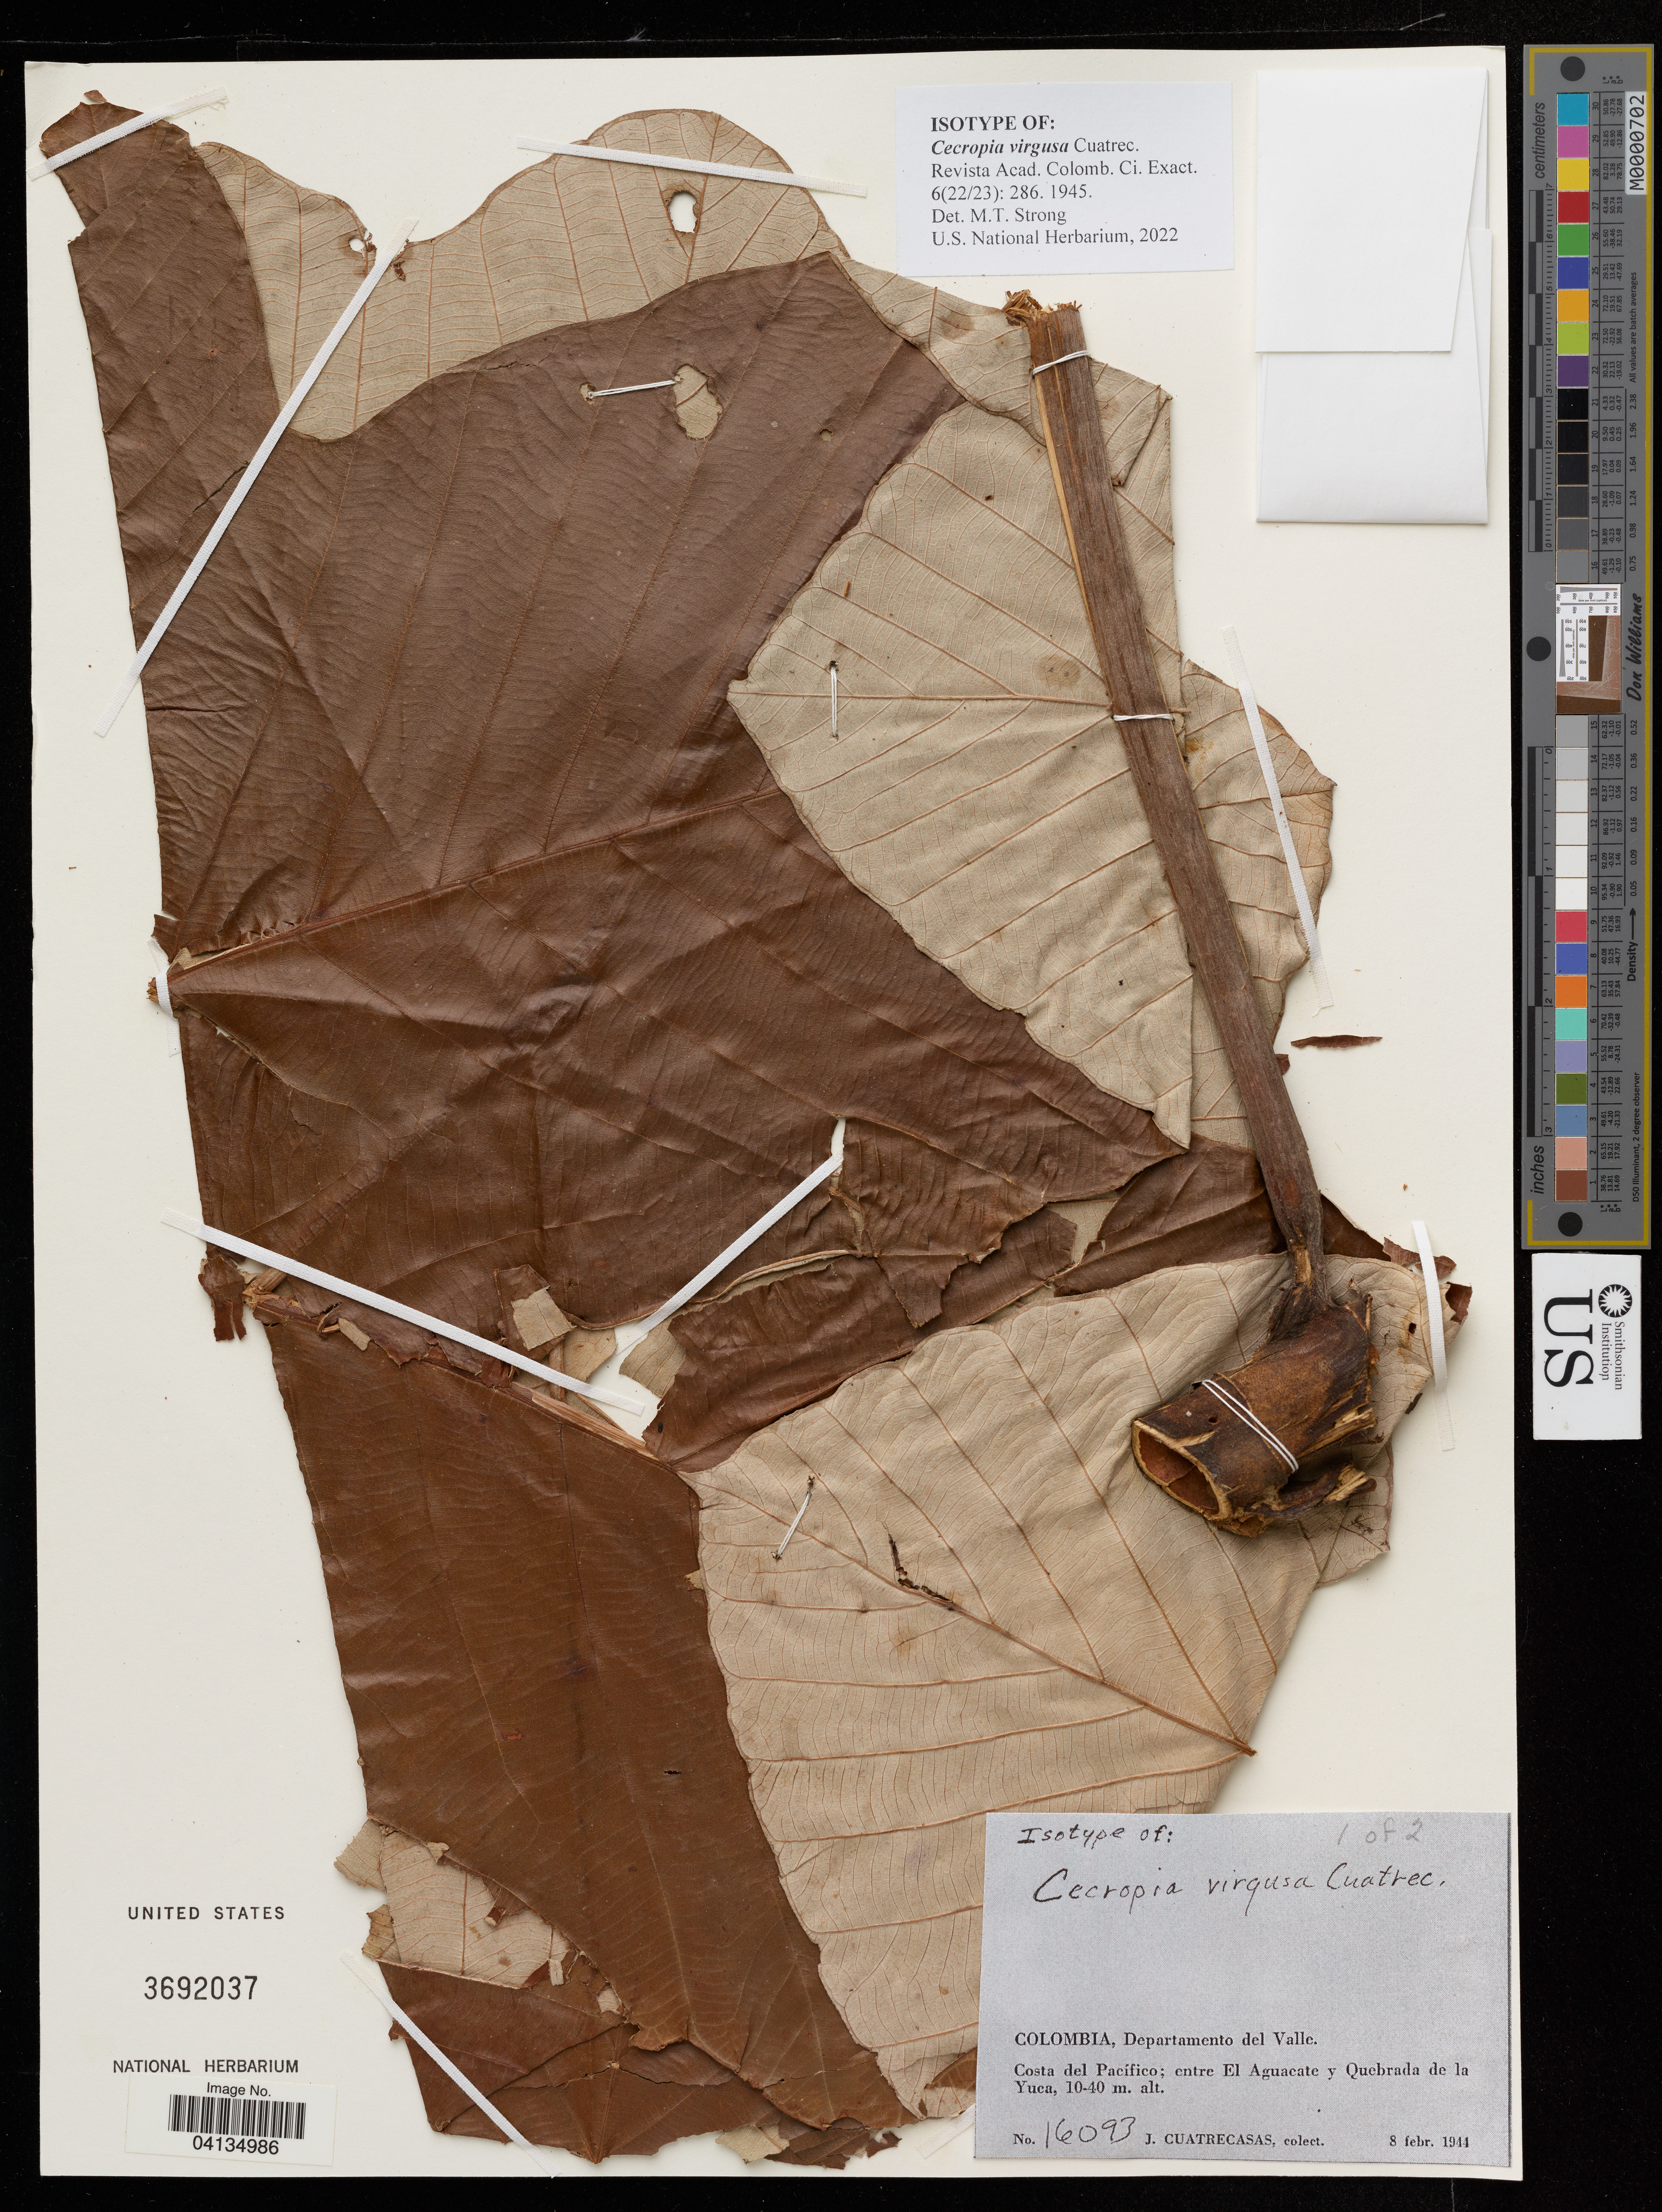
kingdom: Plantae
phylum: Tracheophyta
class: Magnoliopsida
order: Rosales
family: Urticaceae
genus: Cecropia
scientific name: Cecropia virgusa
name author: Cuatrec.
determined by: Strong, Mark T., (BOT), Smithsonian Institution - National Museum of Natural History (UNITED STATES)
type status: Isotype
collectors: J. Cuatrecasas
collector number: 16093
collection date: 1944-02-08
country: Colombia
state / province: Valle del Cauca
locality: Departamento del Valle. Costa del Pacífico; entre El Aguacate y Quebrada de la Yuca.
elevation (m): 10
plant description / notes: Sheet 1 of 2 Sheet 2 of 2: USNH 3692038; BC 04134985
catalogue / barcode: US 3692037